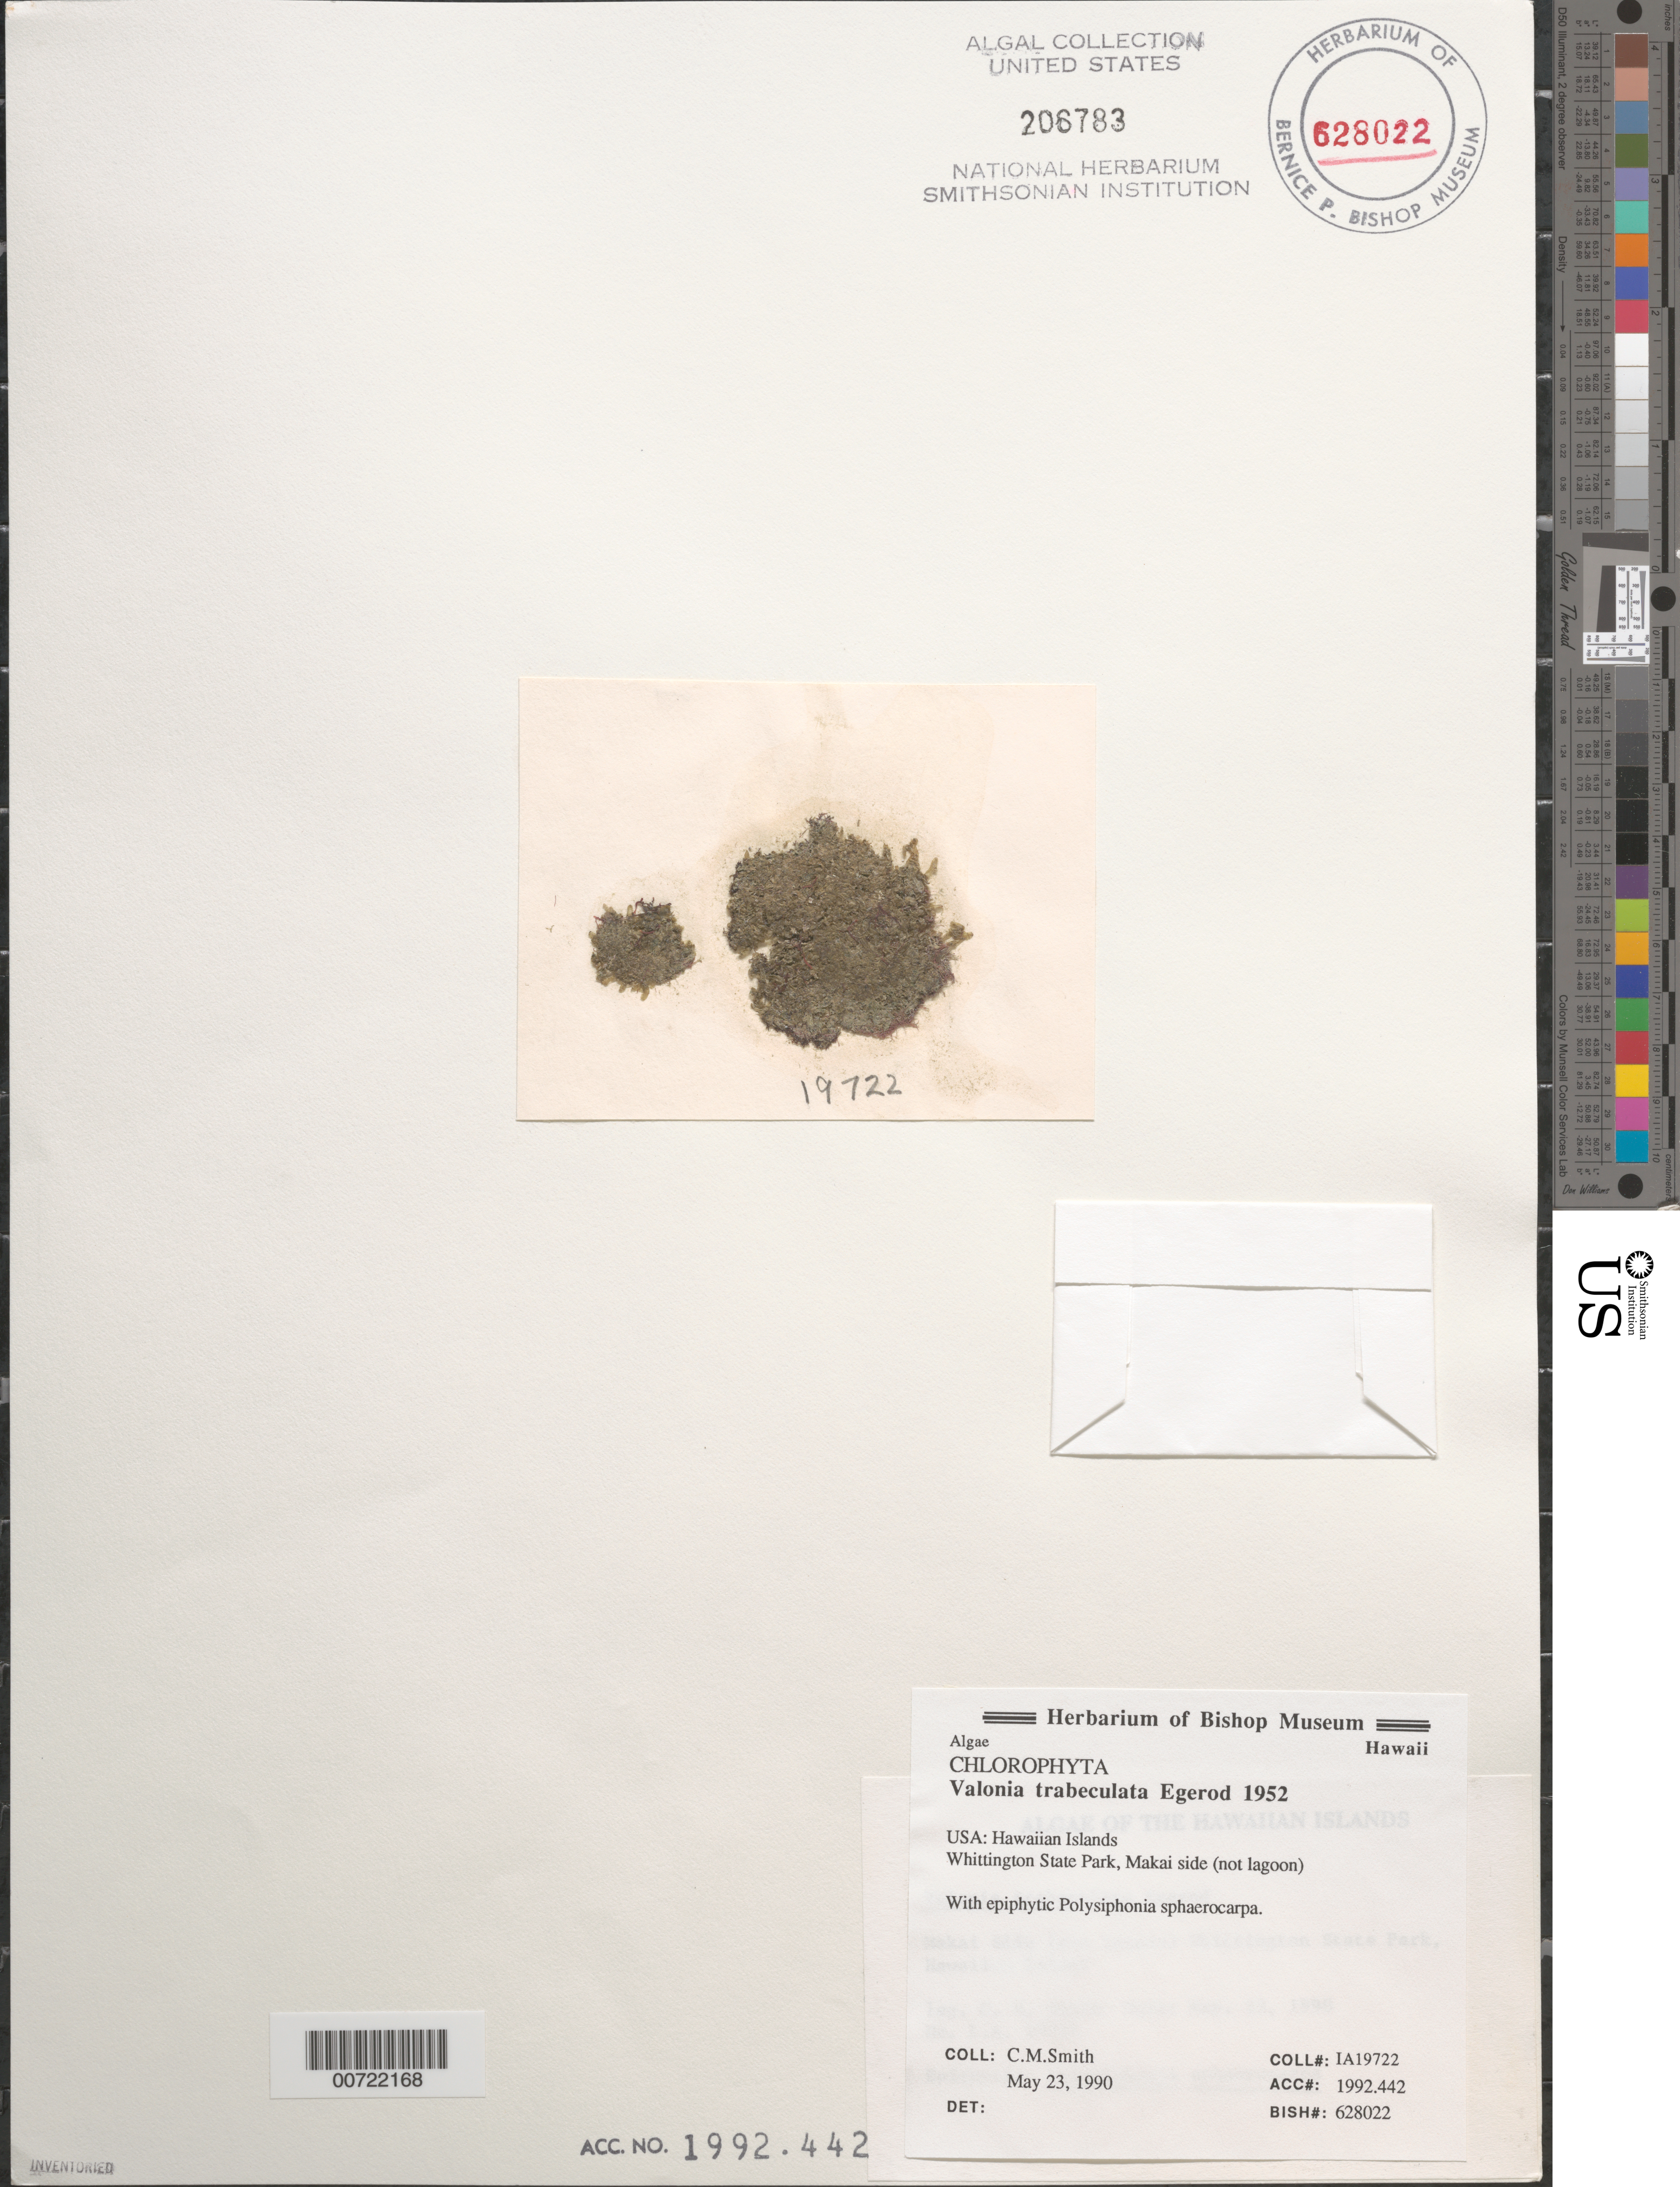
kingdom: Plantae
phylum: Chlorophyta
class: Ulvophyceae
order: Siphonocladales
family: Valoniaceae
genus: Valonia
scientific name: Valonia trabeculata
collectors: C. M. Smith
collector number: IAA 19722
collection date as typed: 23 May 1990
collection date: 1990-05-23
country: United States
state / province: Hawaii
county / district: Hawaii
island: Hawaii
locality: Whittington State Park, Makai side (not lagoon)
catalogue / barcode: US 206783